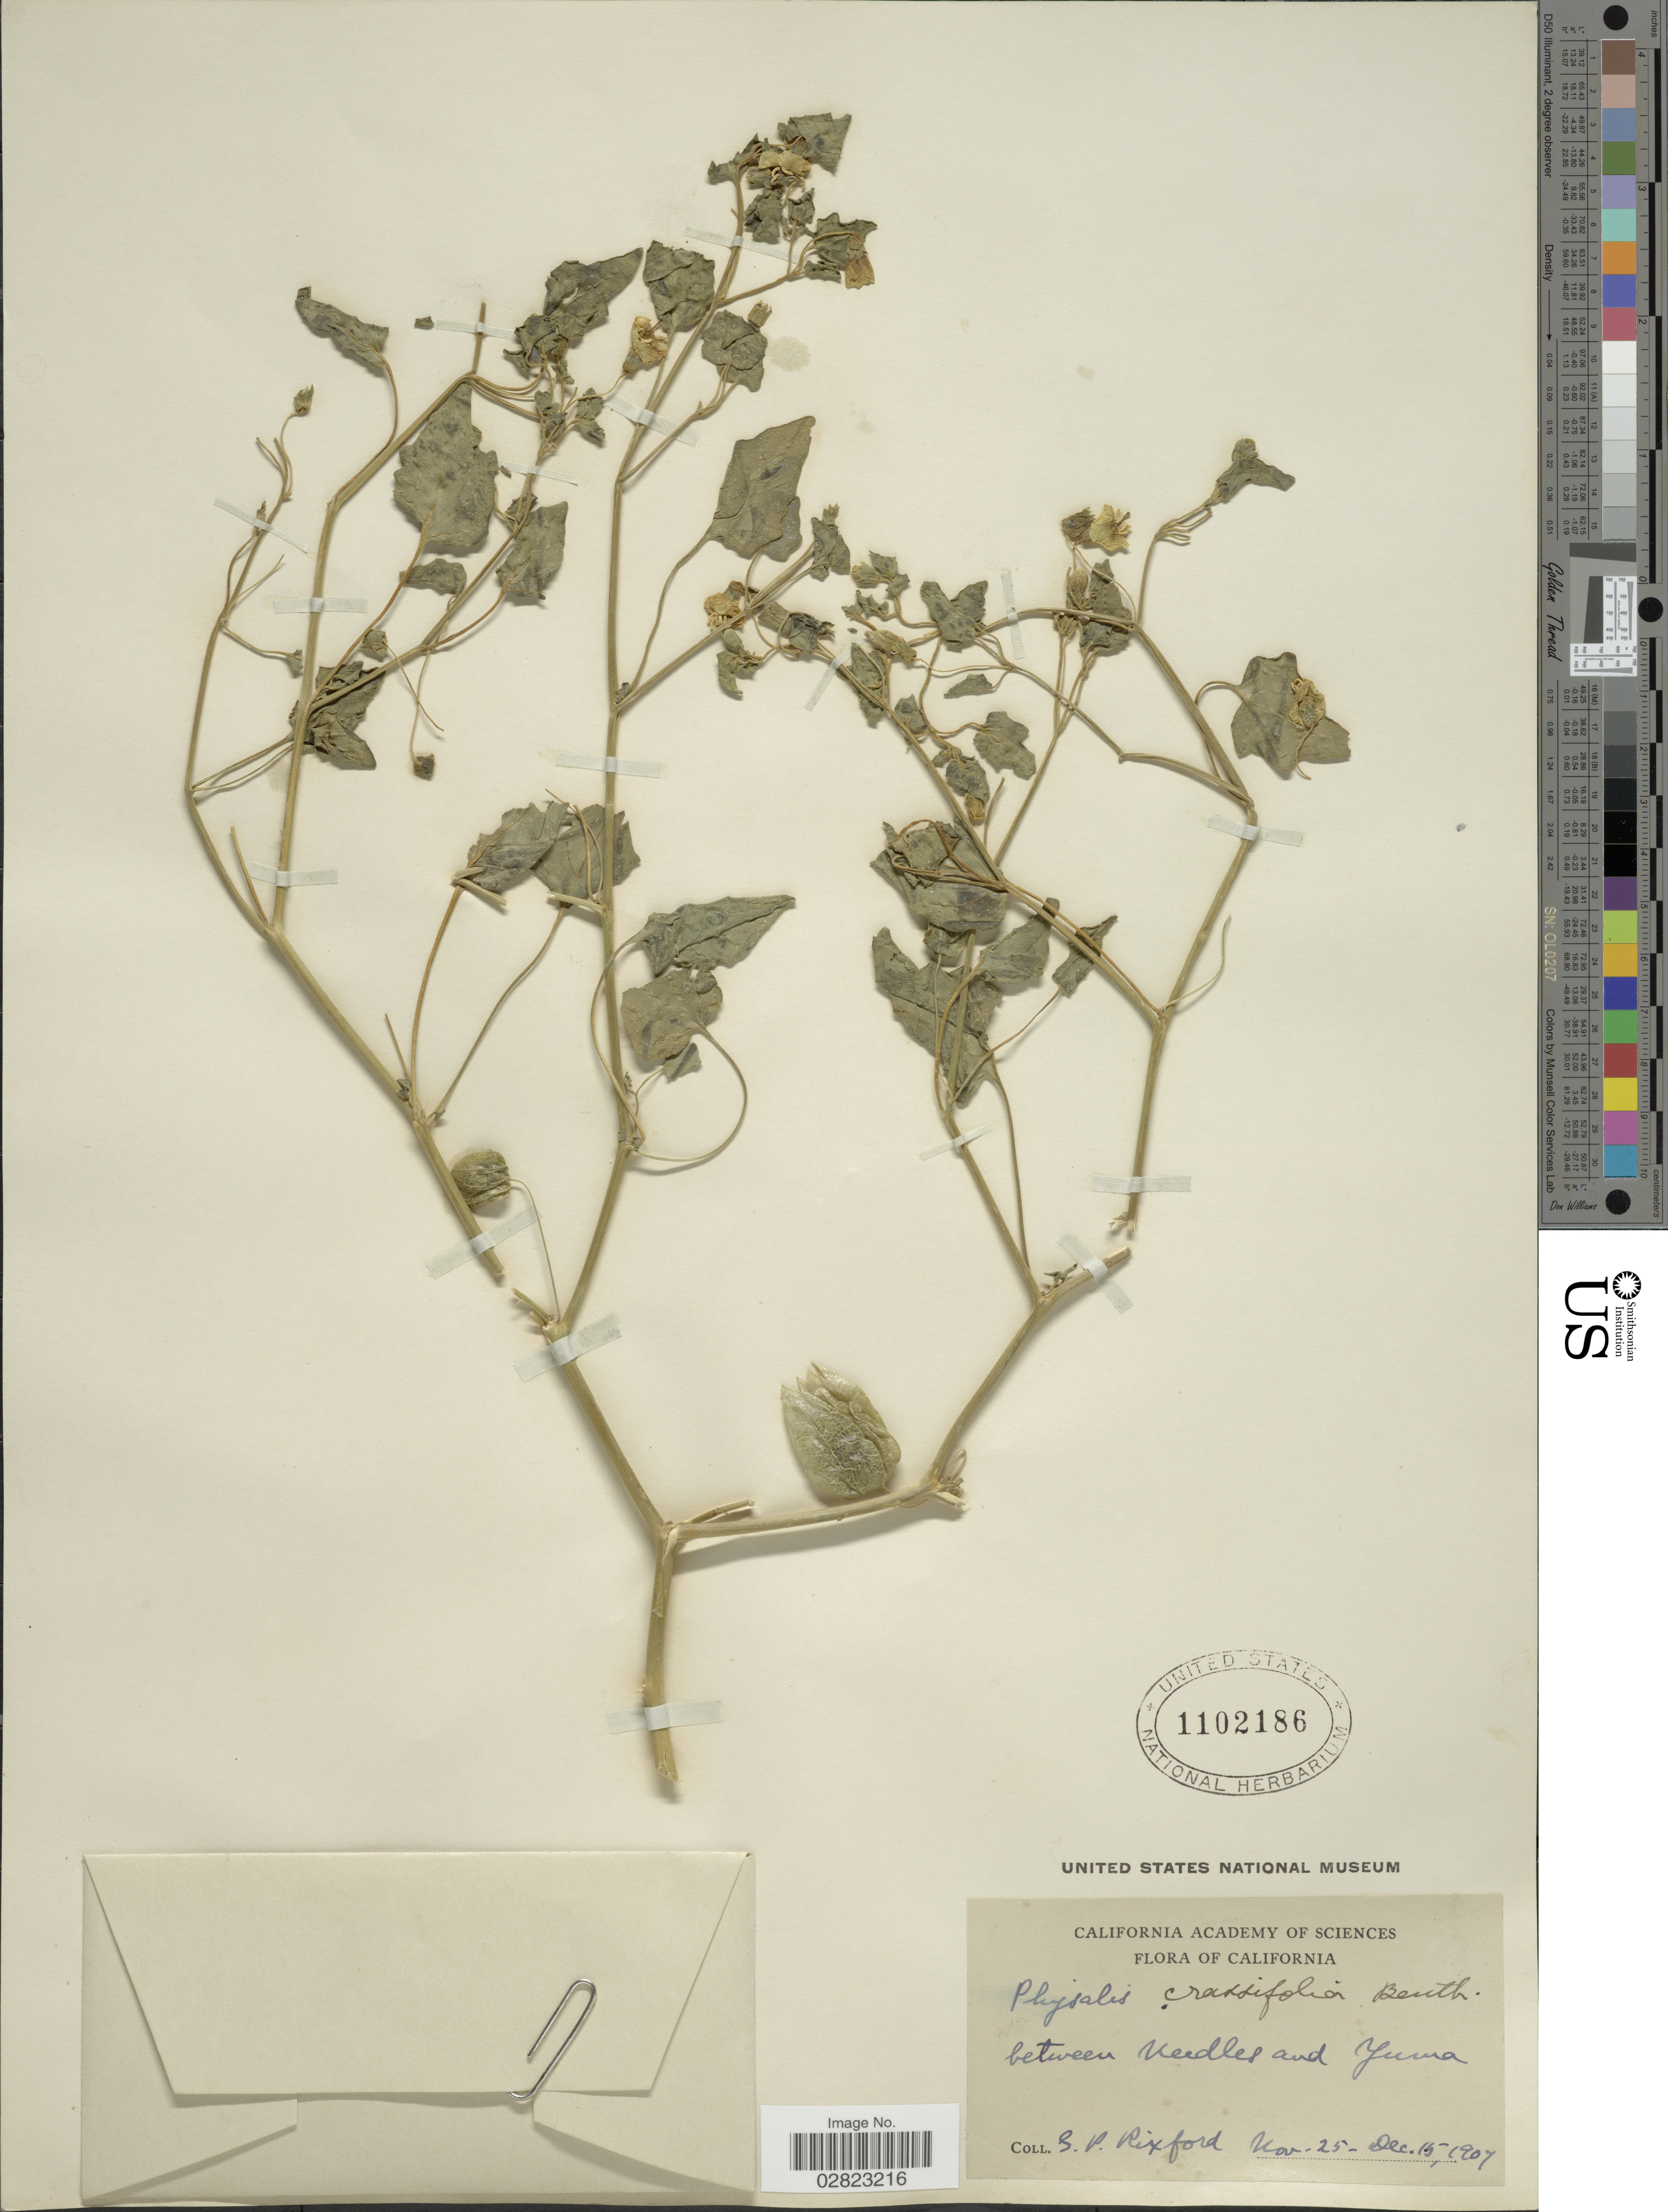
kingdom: Plantae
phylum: Tracheophyta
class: Magnoliopsida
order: Solanales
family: Solanaceae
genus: Physalis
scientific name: Physalis crassifolia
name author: Benth.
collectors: S. Rixford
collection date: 1907-11-25/1907-12-15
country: United States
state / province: California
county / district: San Bernardino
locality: Between Needles and Yuma.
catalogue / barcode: US 1102186